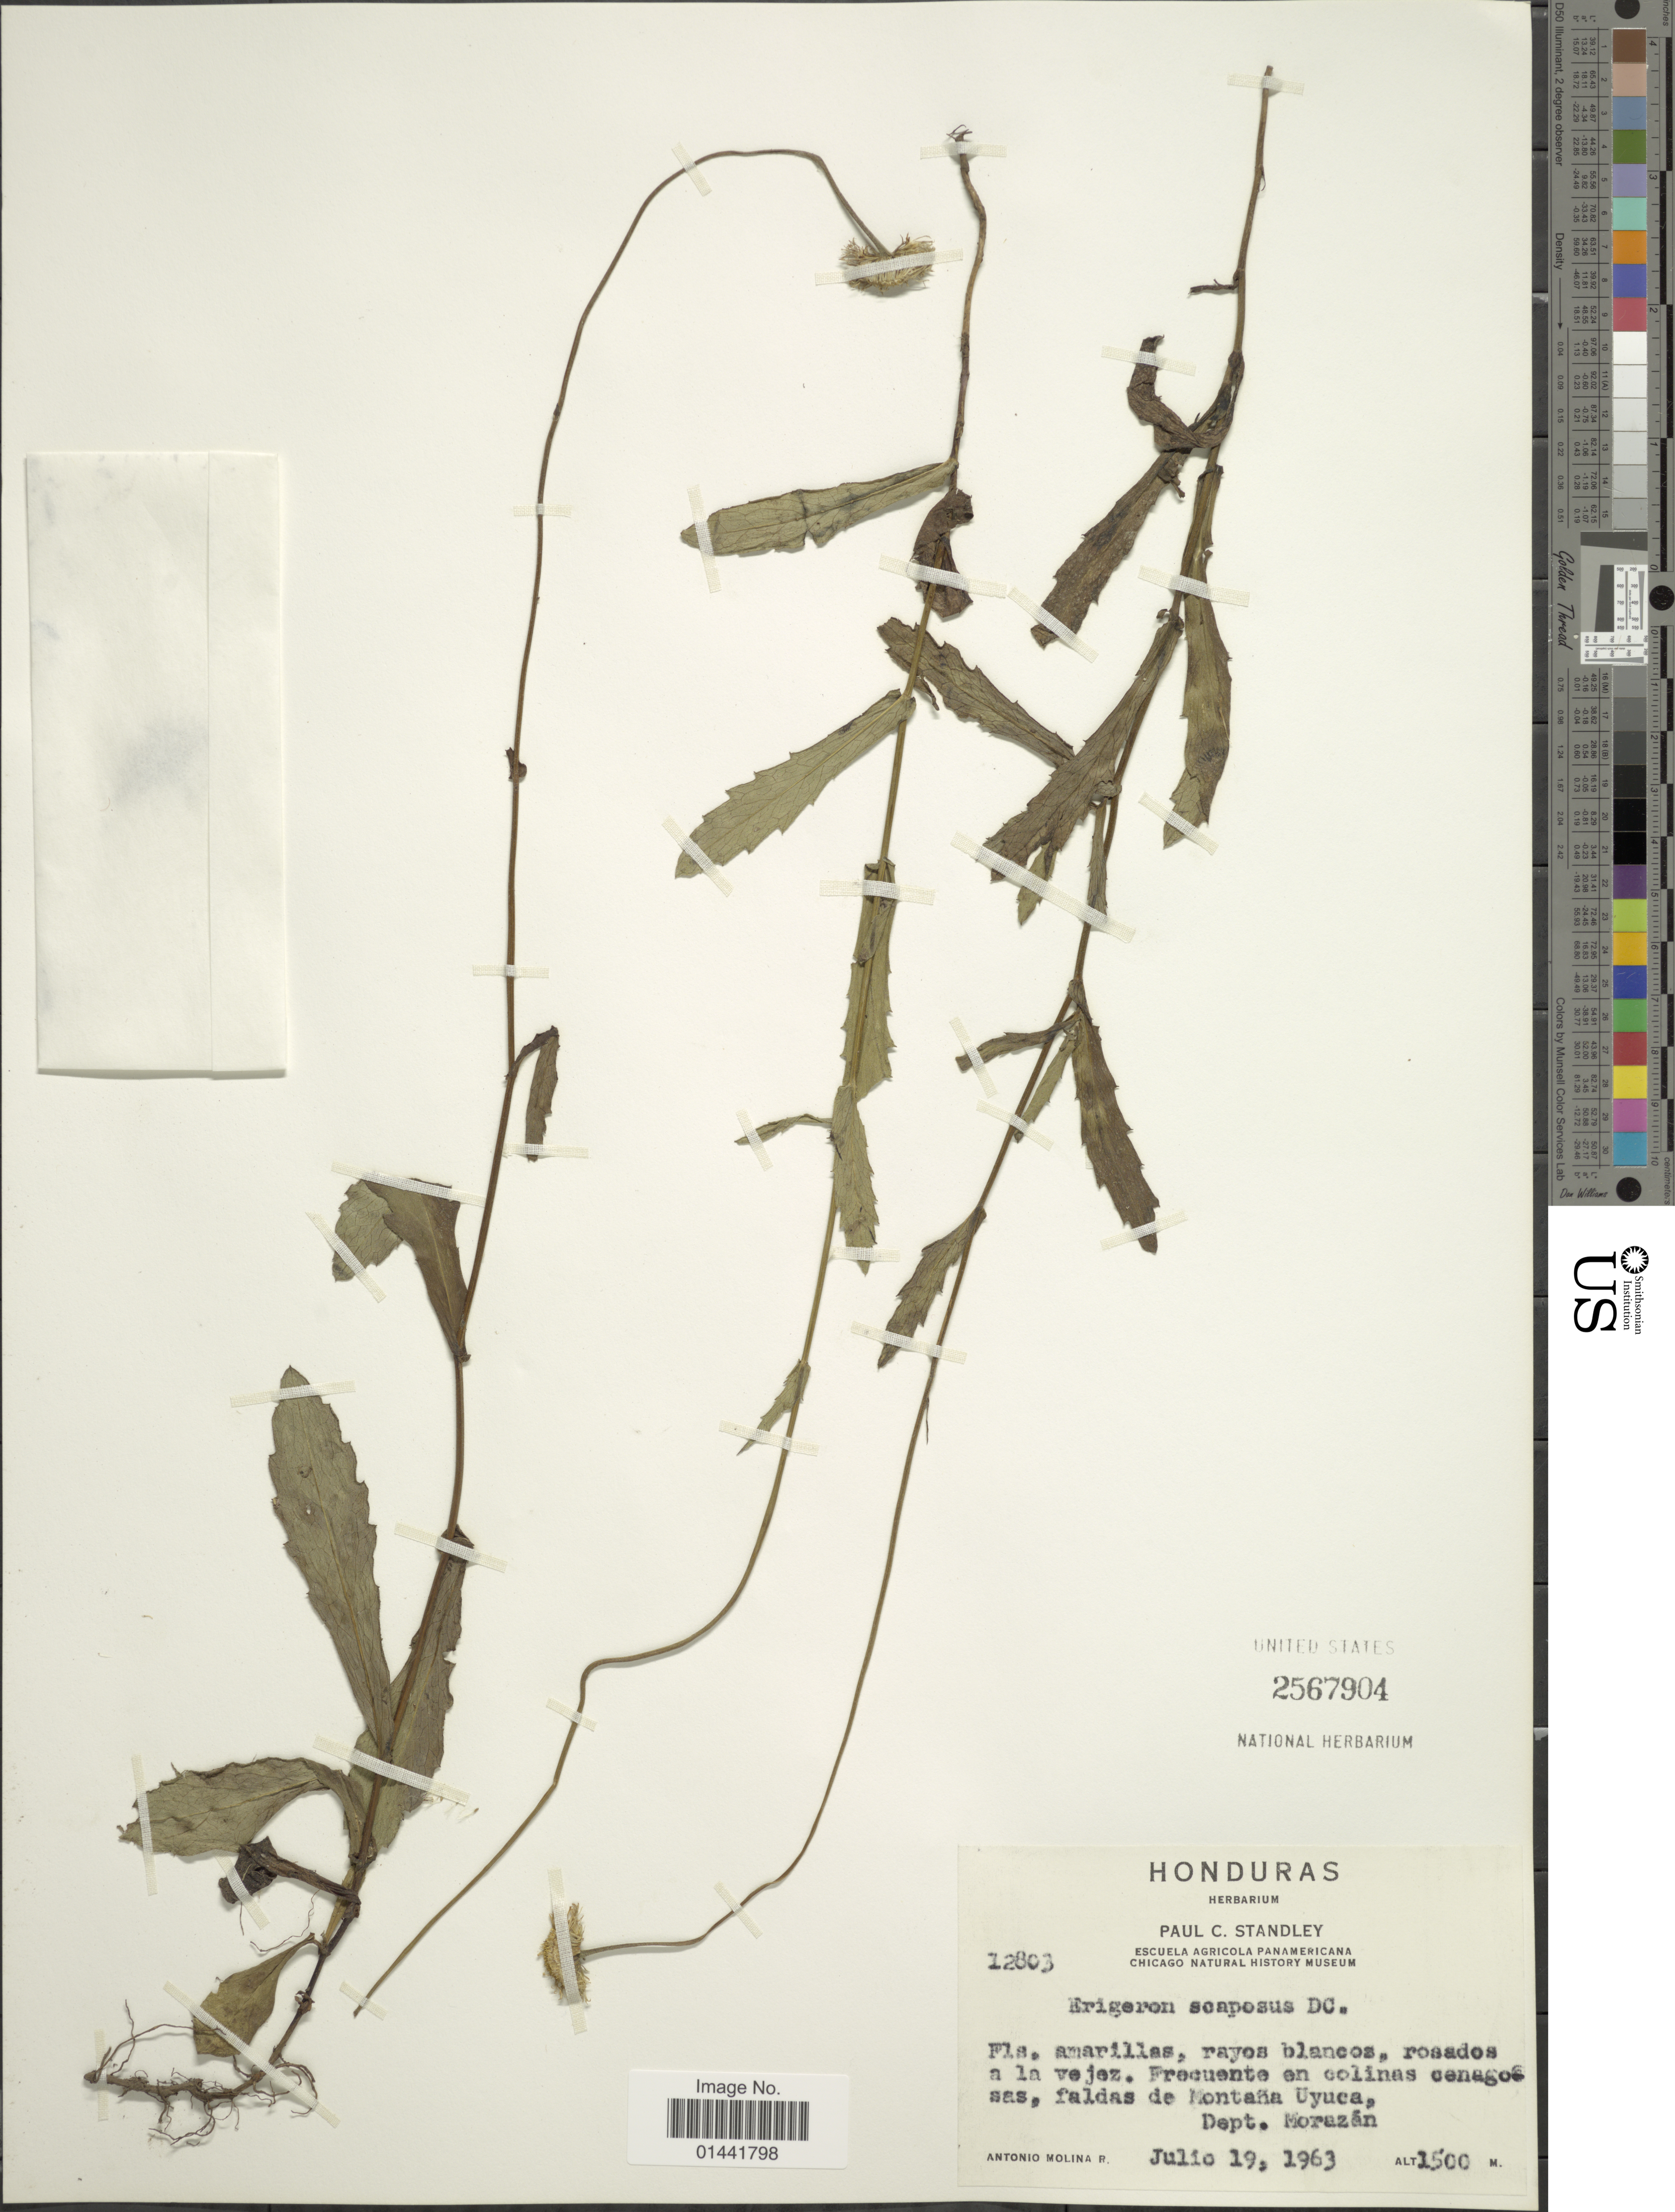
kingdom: Plantae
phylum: Tracheophyta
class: Magnoliopsida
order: Asterales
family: Asteraceae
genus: Erigeron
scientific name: Erigeron scaposus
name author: DC.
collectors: A. Molina R.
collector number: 12803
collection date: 1963-07-19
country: Honduras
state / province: Fco. Morazán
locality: Frecuente en colinas cenagosos, faldas de Montañas Uyuca, Dept. Morazán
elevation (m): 1500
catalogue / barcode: US 2567904